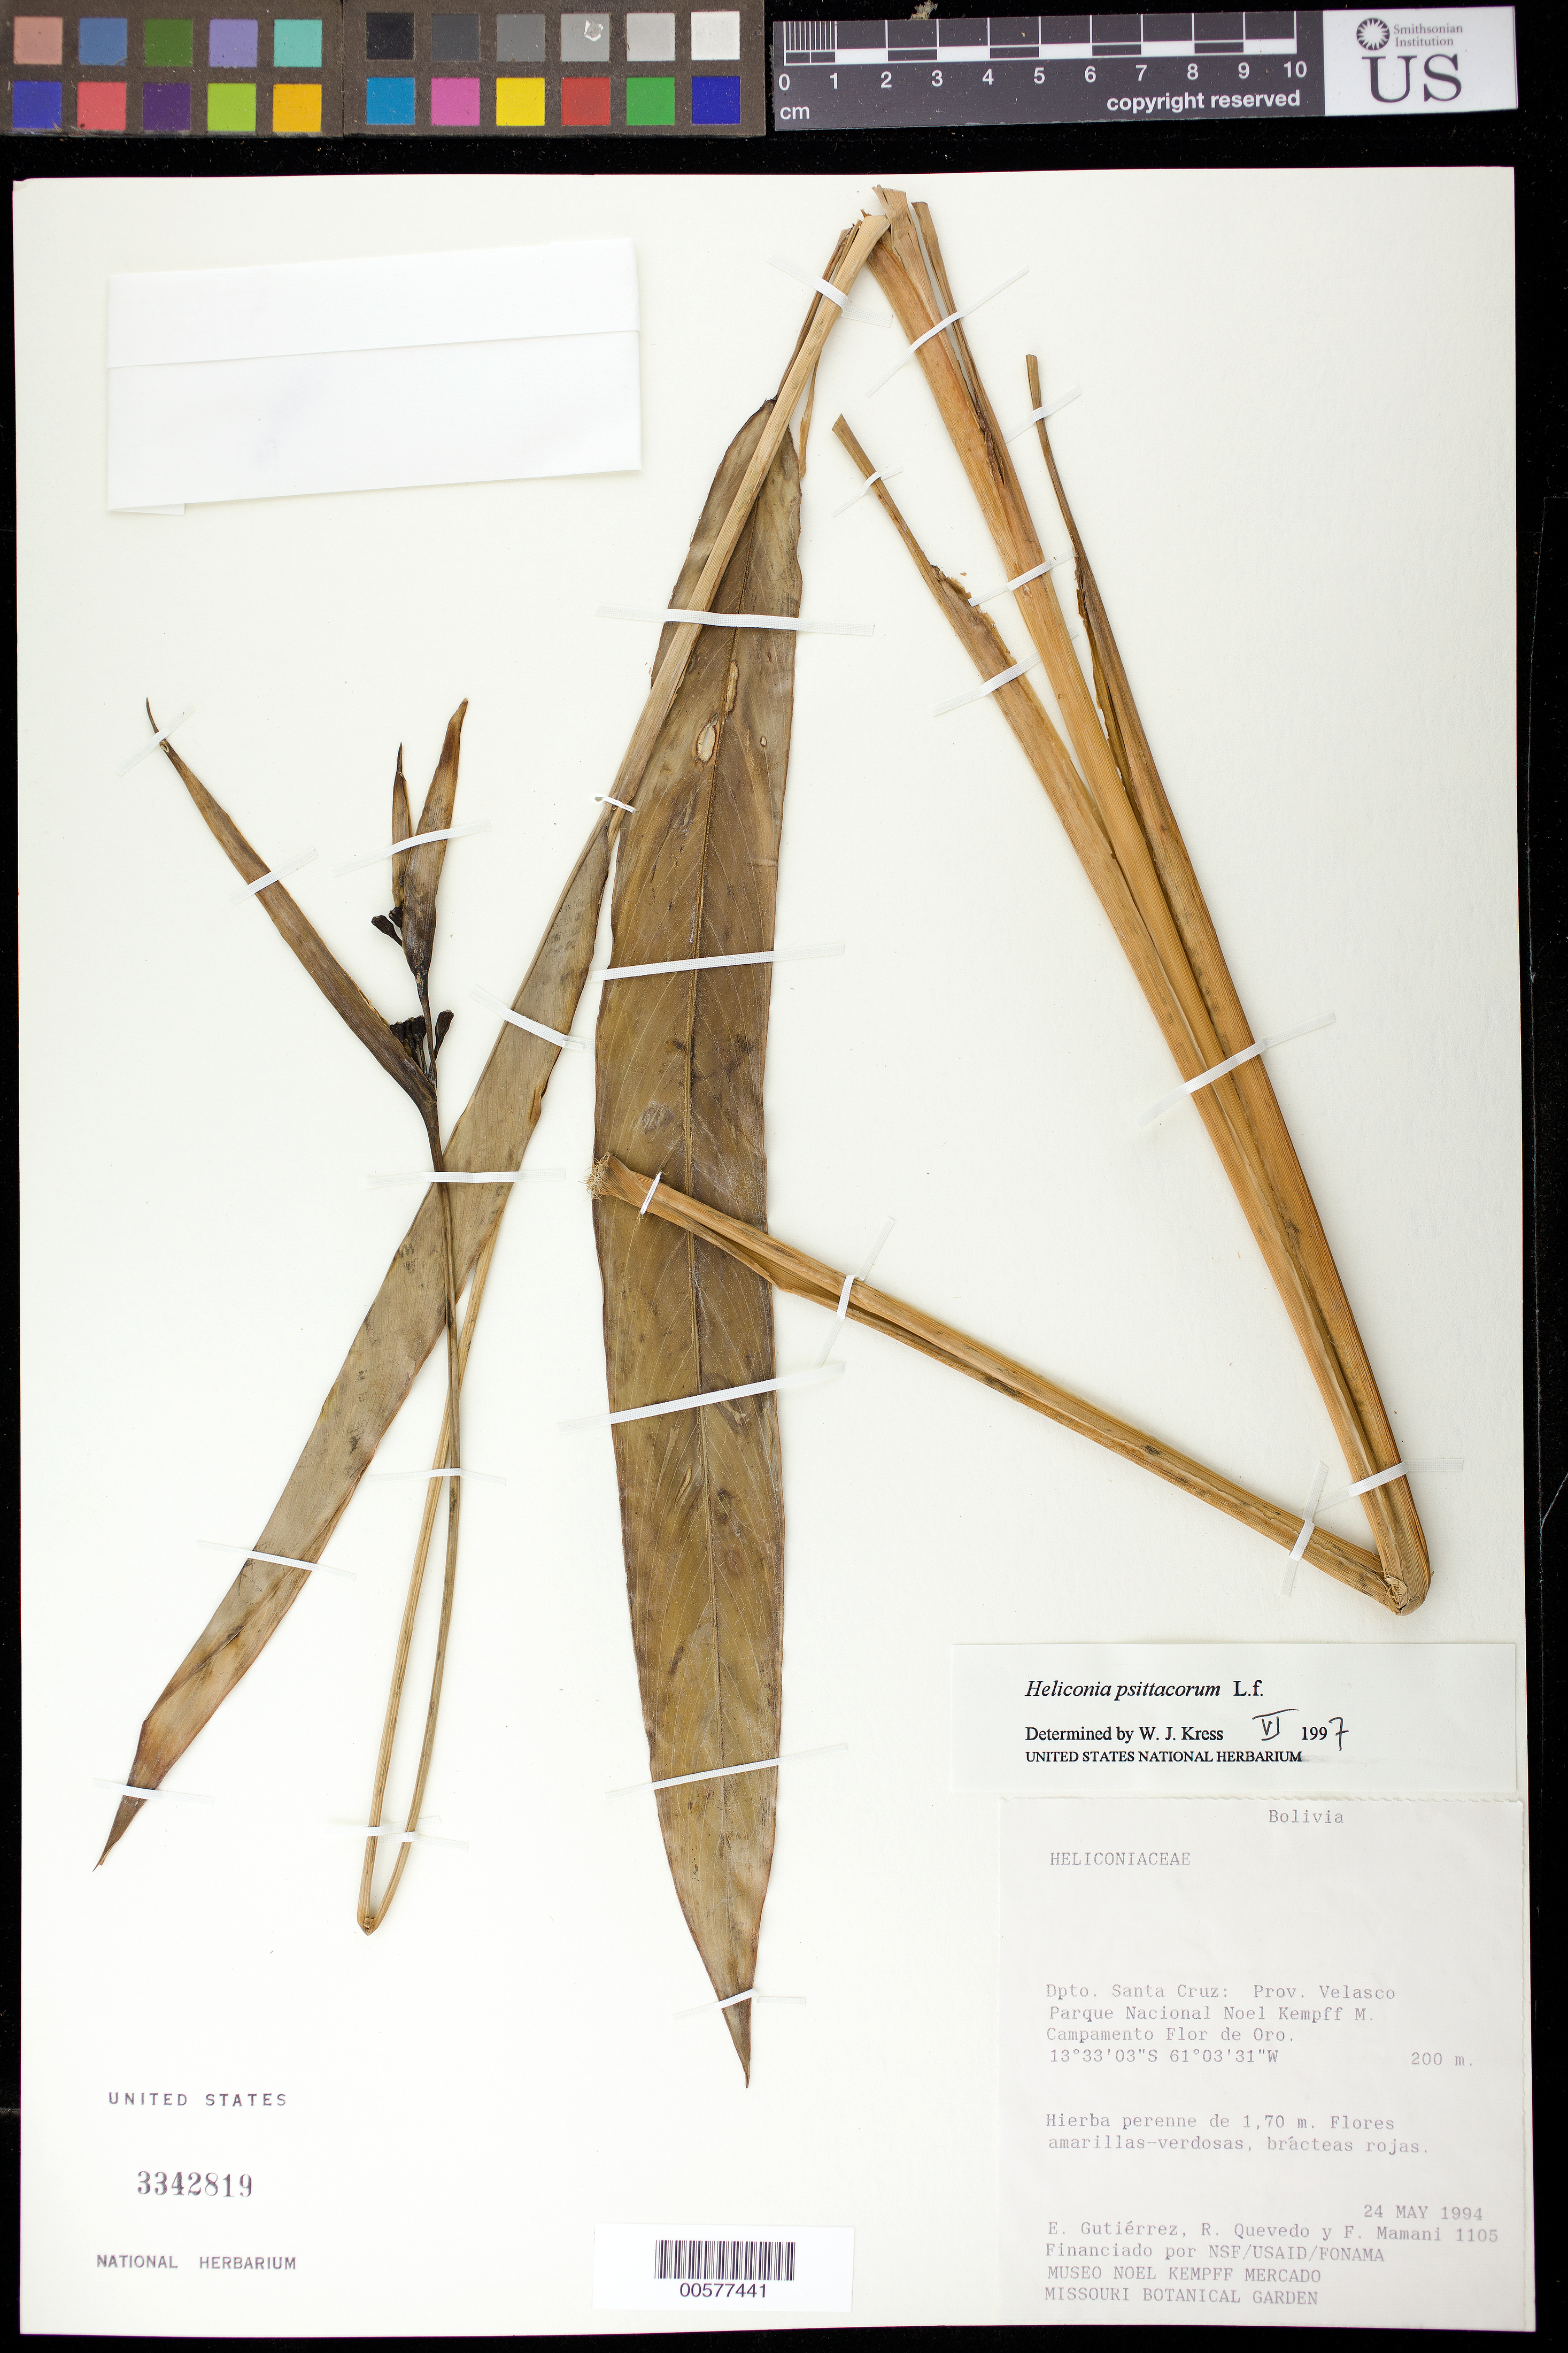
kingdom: Plantae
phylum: Tracheophyta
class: Liliopsida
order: Zingiberales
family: Heliconiaceae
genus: Heliconia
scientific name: Heliconia psittacorum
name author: L. f.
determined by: Kress, W. J., (US), Smithsonian Institution - National Museum of Natural History (UNITED STATES)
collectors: E. Gutiérrez, -- Quevedo & Mamani, --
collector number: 1105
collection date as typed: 24 May 1994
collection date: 1994-05-24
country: Bolivia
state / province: Santa Cruz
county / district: Velasco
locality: Parque Nacional Noel Kempff M. Campamento Flor de Oro.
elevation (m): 200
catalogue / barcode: US 3342819